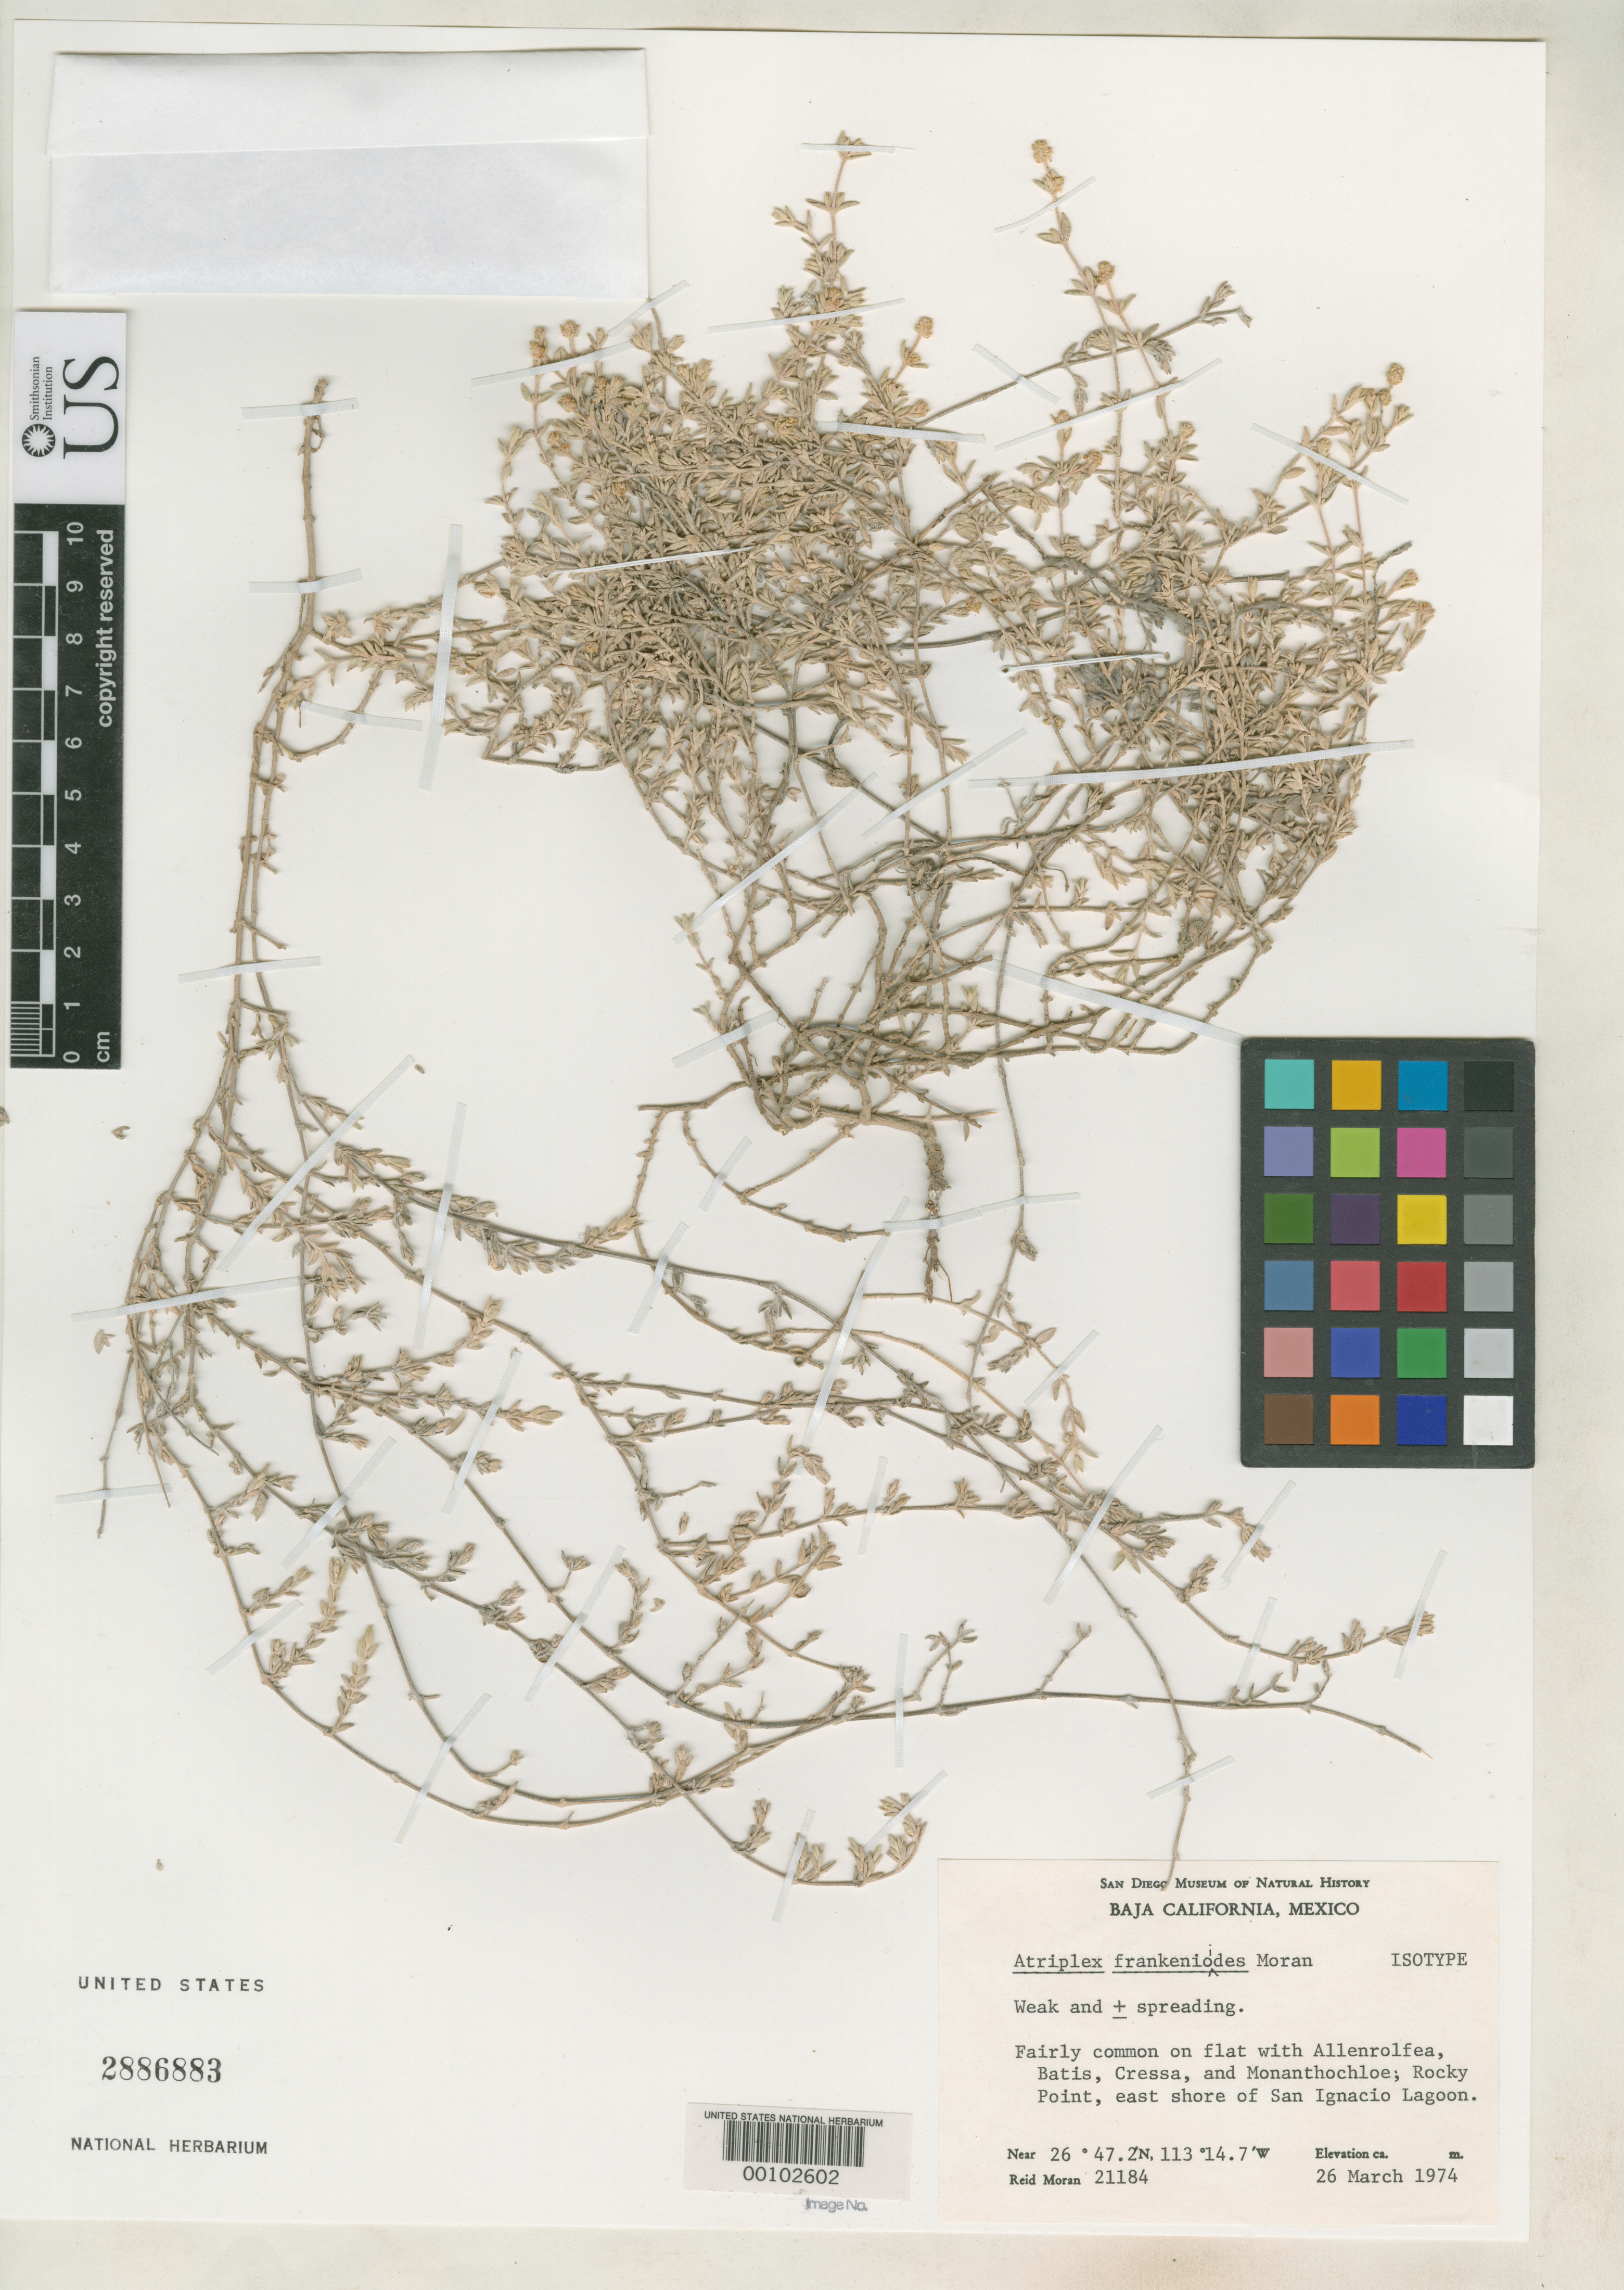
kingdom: Plantae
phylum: Tracheophyta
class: Magnoliopsida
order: Caryophyllales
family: Amaranthaceae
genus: Atriplex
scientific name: Atriplex frankenioides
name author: Moran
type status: Isotype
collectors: R. V. Moran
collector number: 21184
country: Mexico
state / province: Baja California Sur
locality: East shore of San Ignacio Lagoon, near Rocky Point.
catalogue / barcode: US 2886883